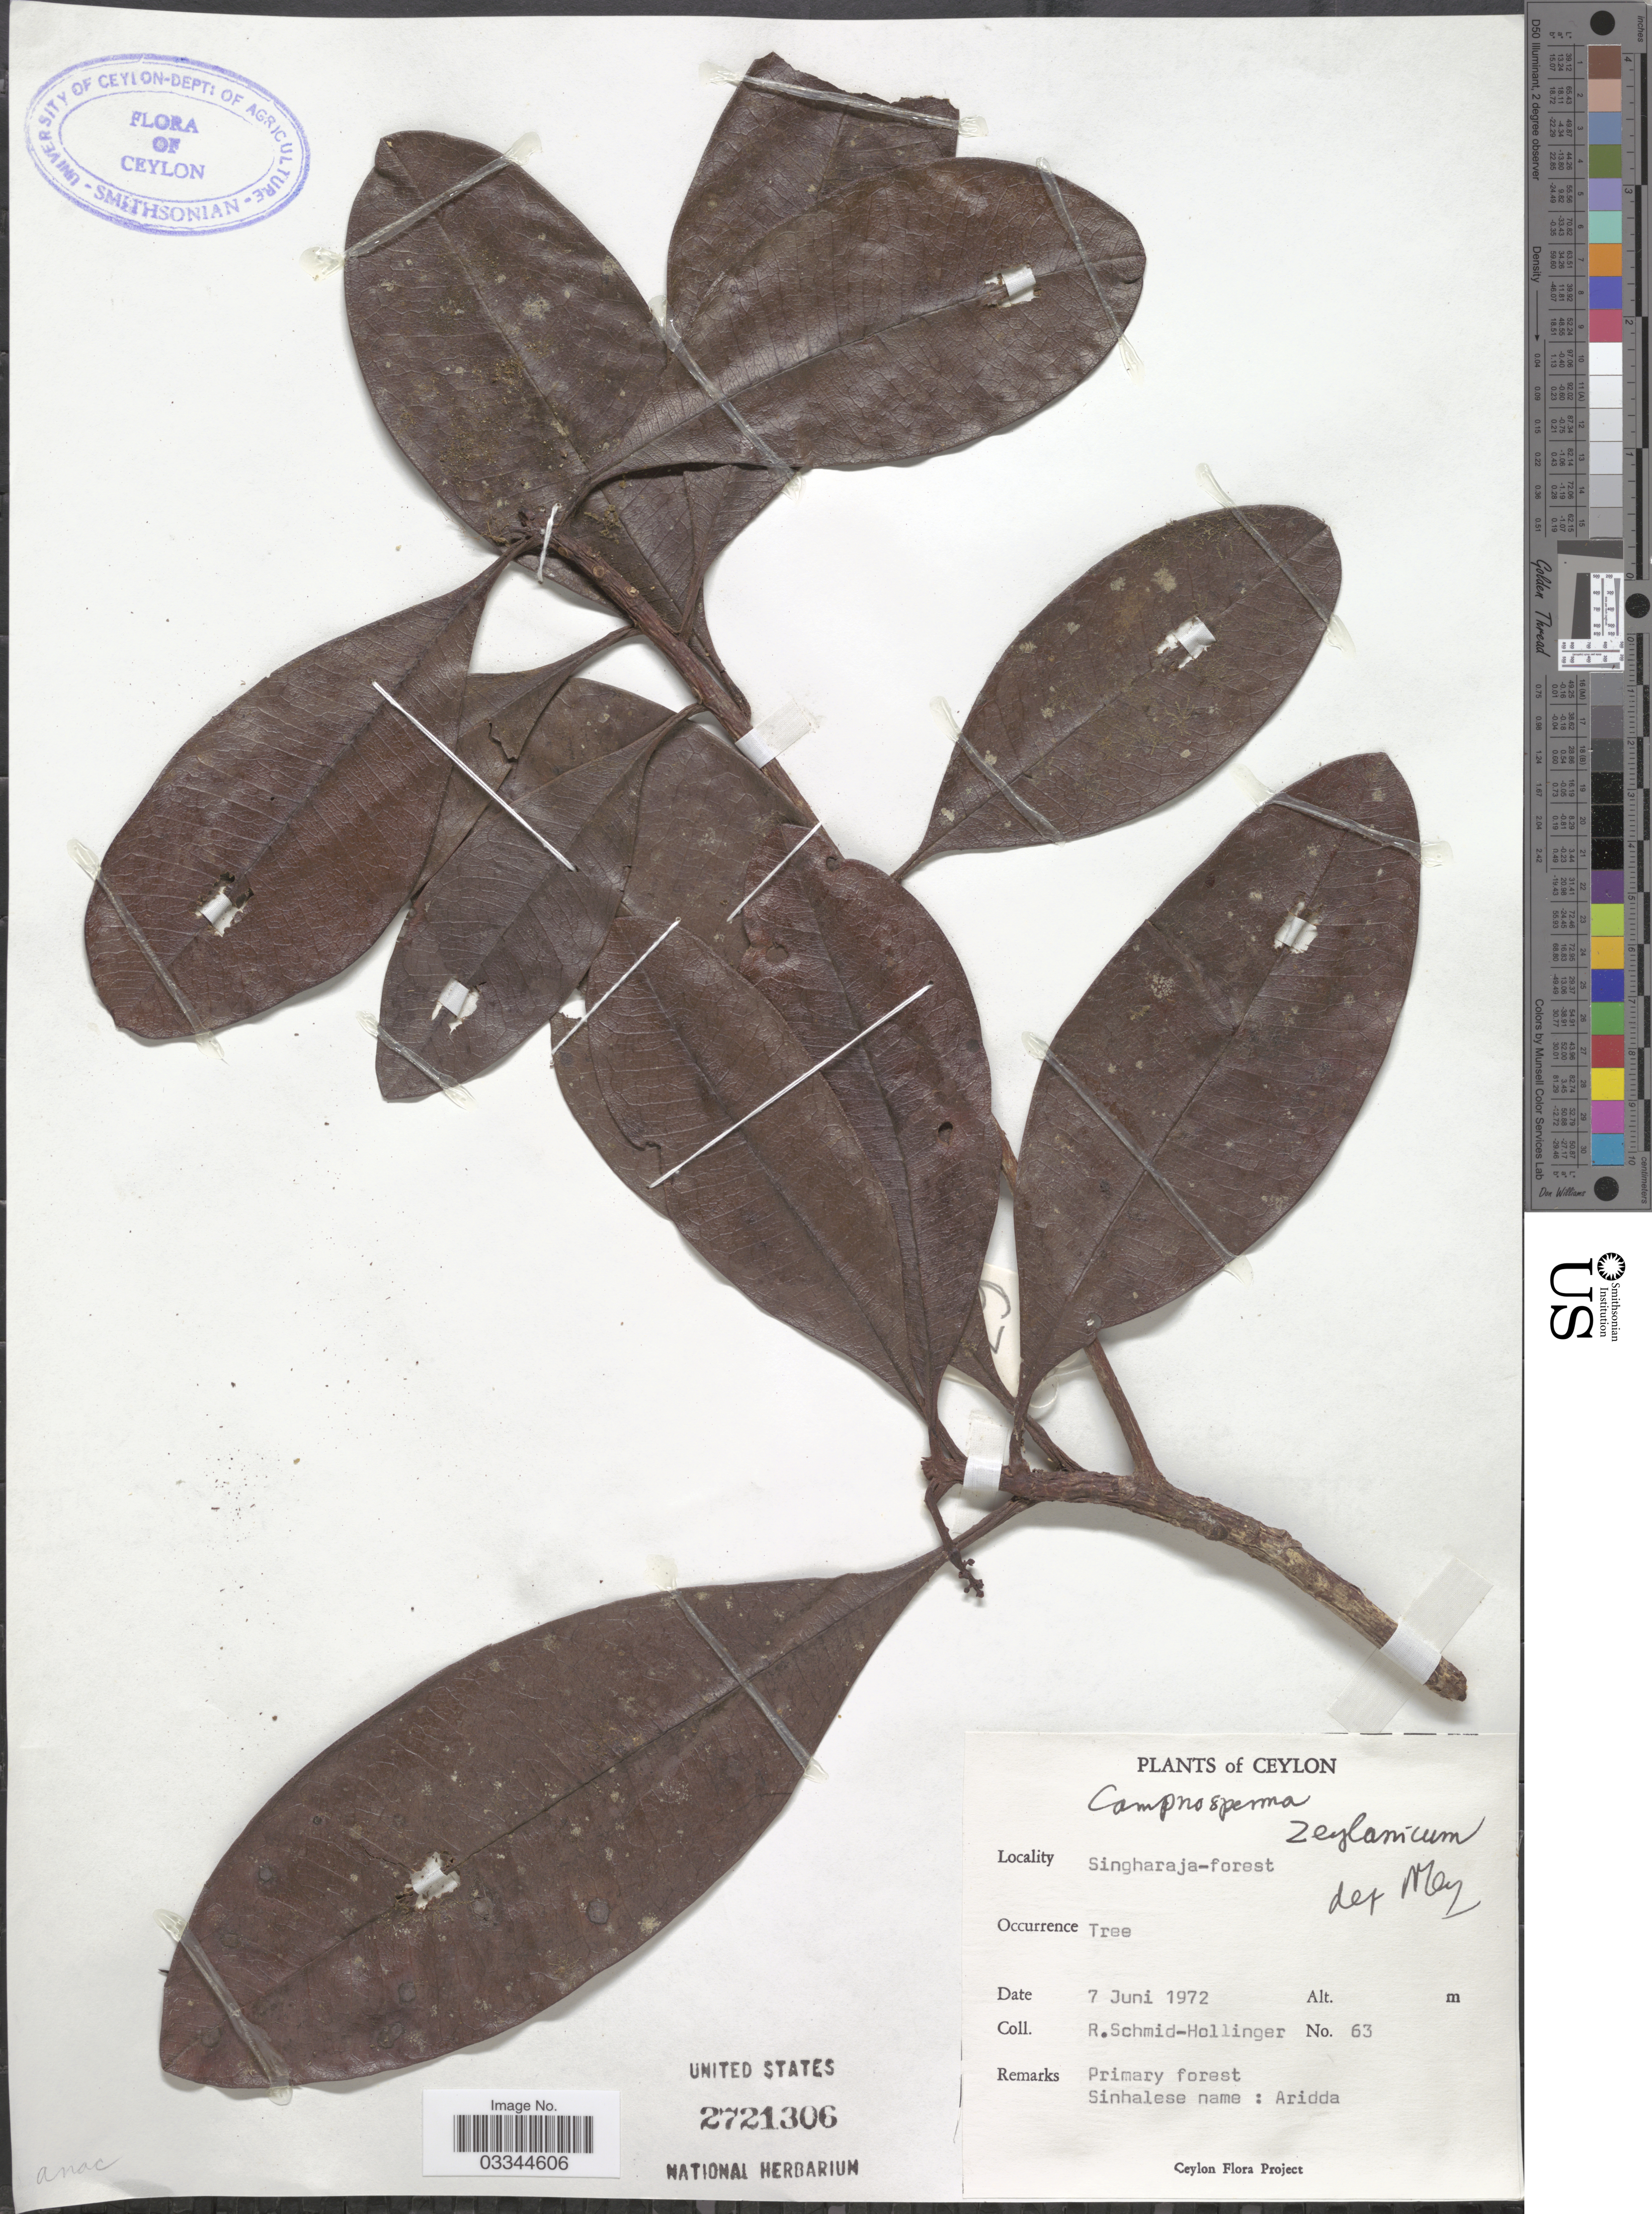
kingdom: Plantae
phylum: Tracheophyta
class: Magnoliopsida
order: Sapindales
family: Anacardiaceae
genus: Campnosperma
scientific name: Campnosperma zeylanicum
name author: Thwaites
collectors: R. Schmid-Hollinger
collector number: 63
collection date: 1972-06-07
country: Sri Lanka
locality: Ceylon. Singharaja-forest.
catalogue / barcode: US 2721306